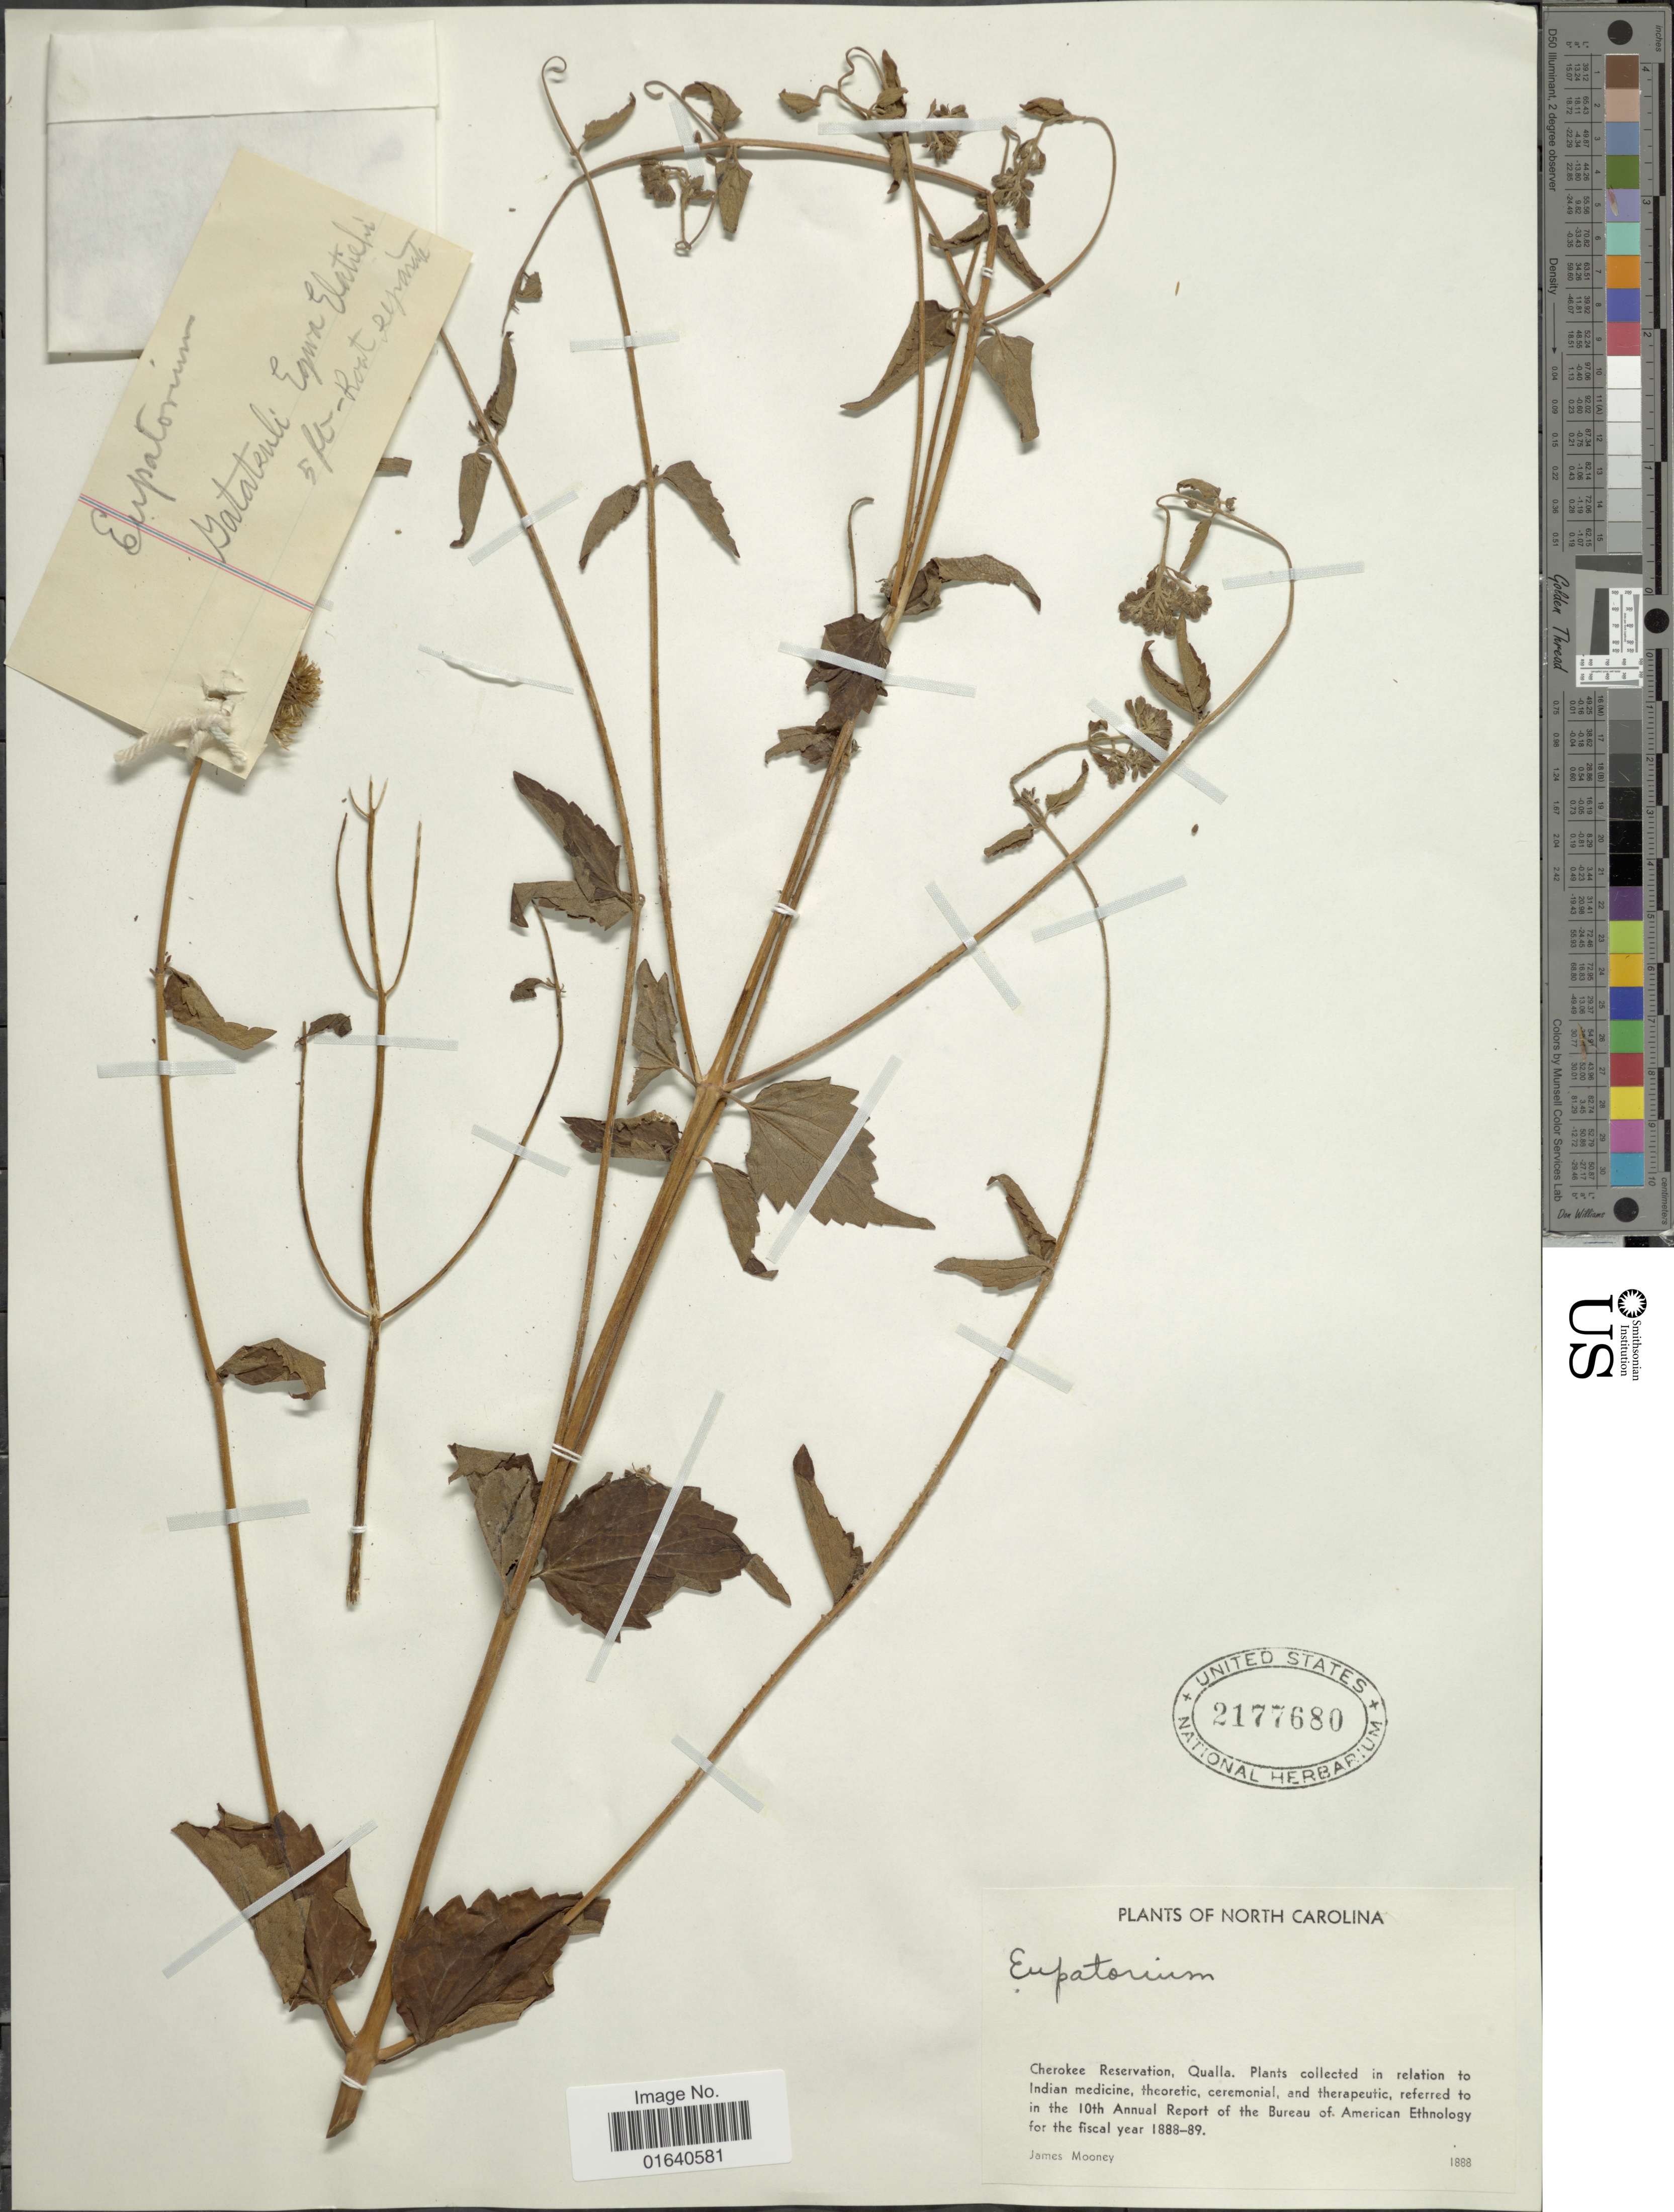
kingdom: Plantae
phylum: Tracheophyta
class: Magnoliopsida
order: Asterales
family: Asteraceae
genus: Eupatorium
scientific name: Eupatorium sp.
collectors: J. Mooney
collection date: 1888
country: United States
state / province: North Carolina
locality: Cherokee Reservation, Quealla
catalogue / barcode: US 2177680